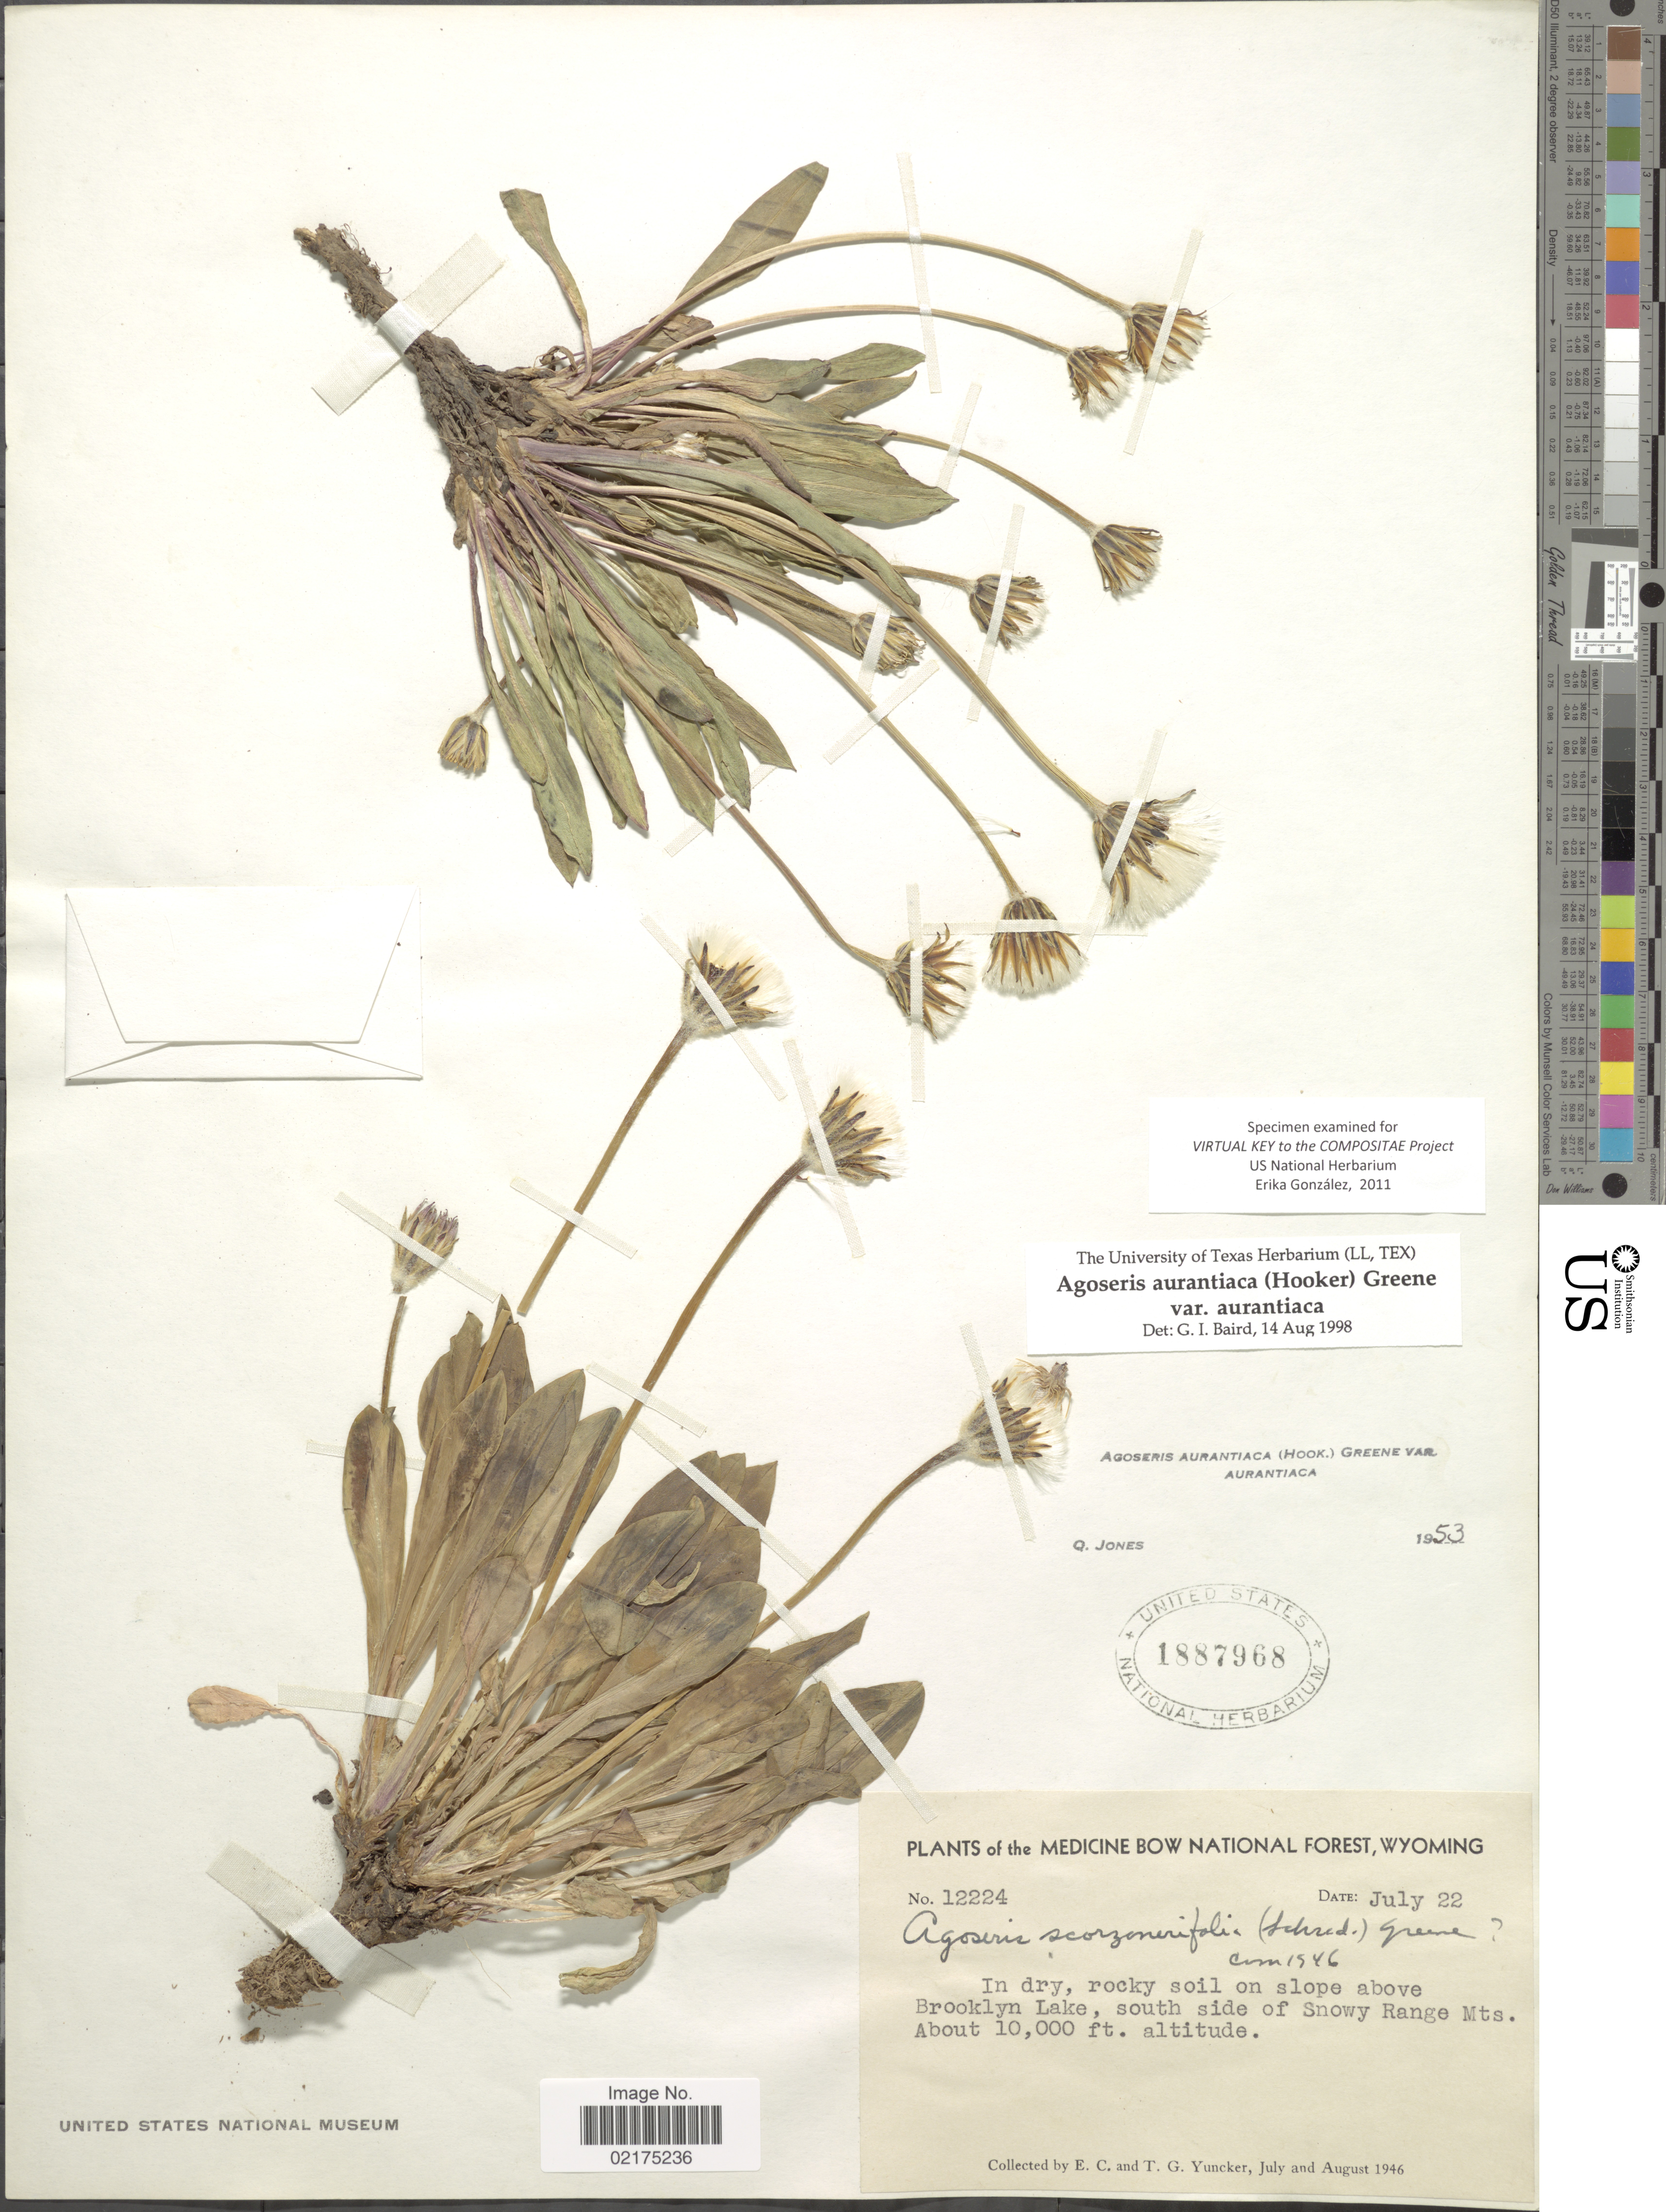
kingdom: Plantae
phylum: Tracheophyta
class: Magnoliopsida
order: Asterales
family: Asteraceae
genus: Agoseris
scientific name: Agoseris aurantiaca var. aurantiaca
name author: (Hook.) Greene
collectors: E. C. Yuncker & T. G. Yuncker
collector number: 12224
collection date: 1946-07-22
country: United States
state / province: Wyoming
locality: Medicine Bow National Forest, above Brooklyn Lake, south side of Snowy Range Mts.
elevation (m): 3048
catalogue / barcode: US 1887968